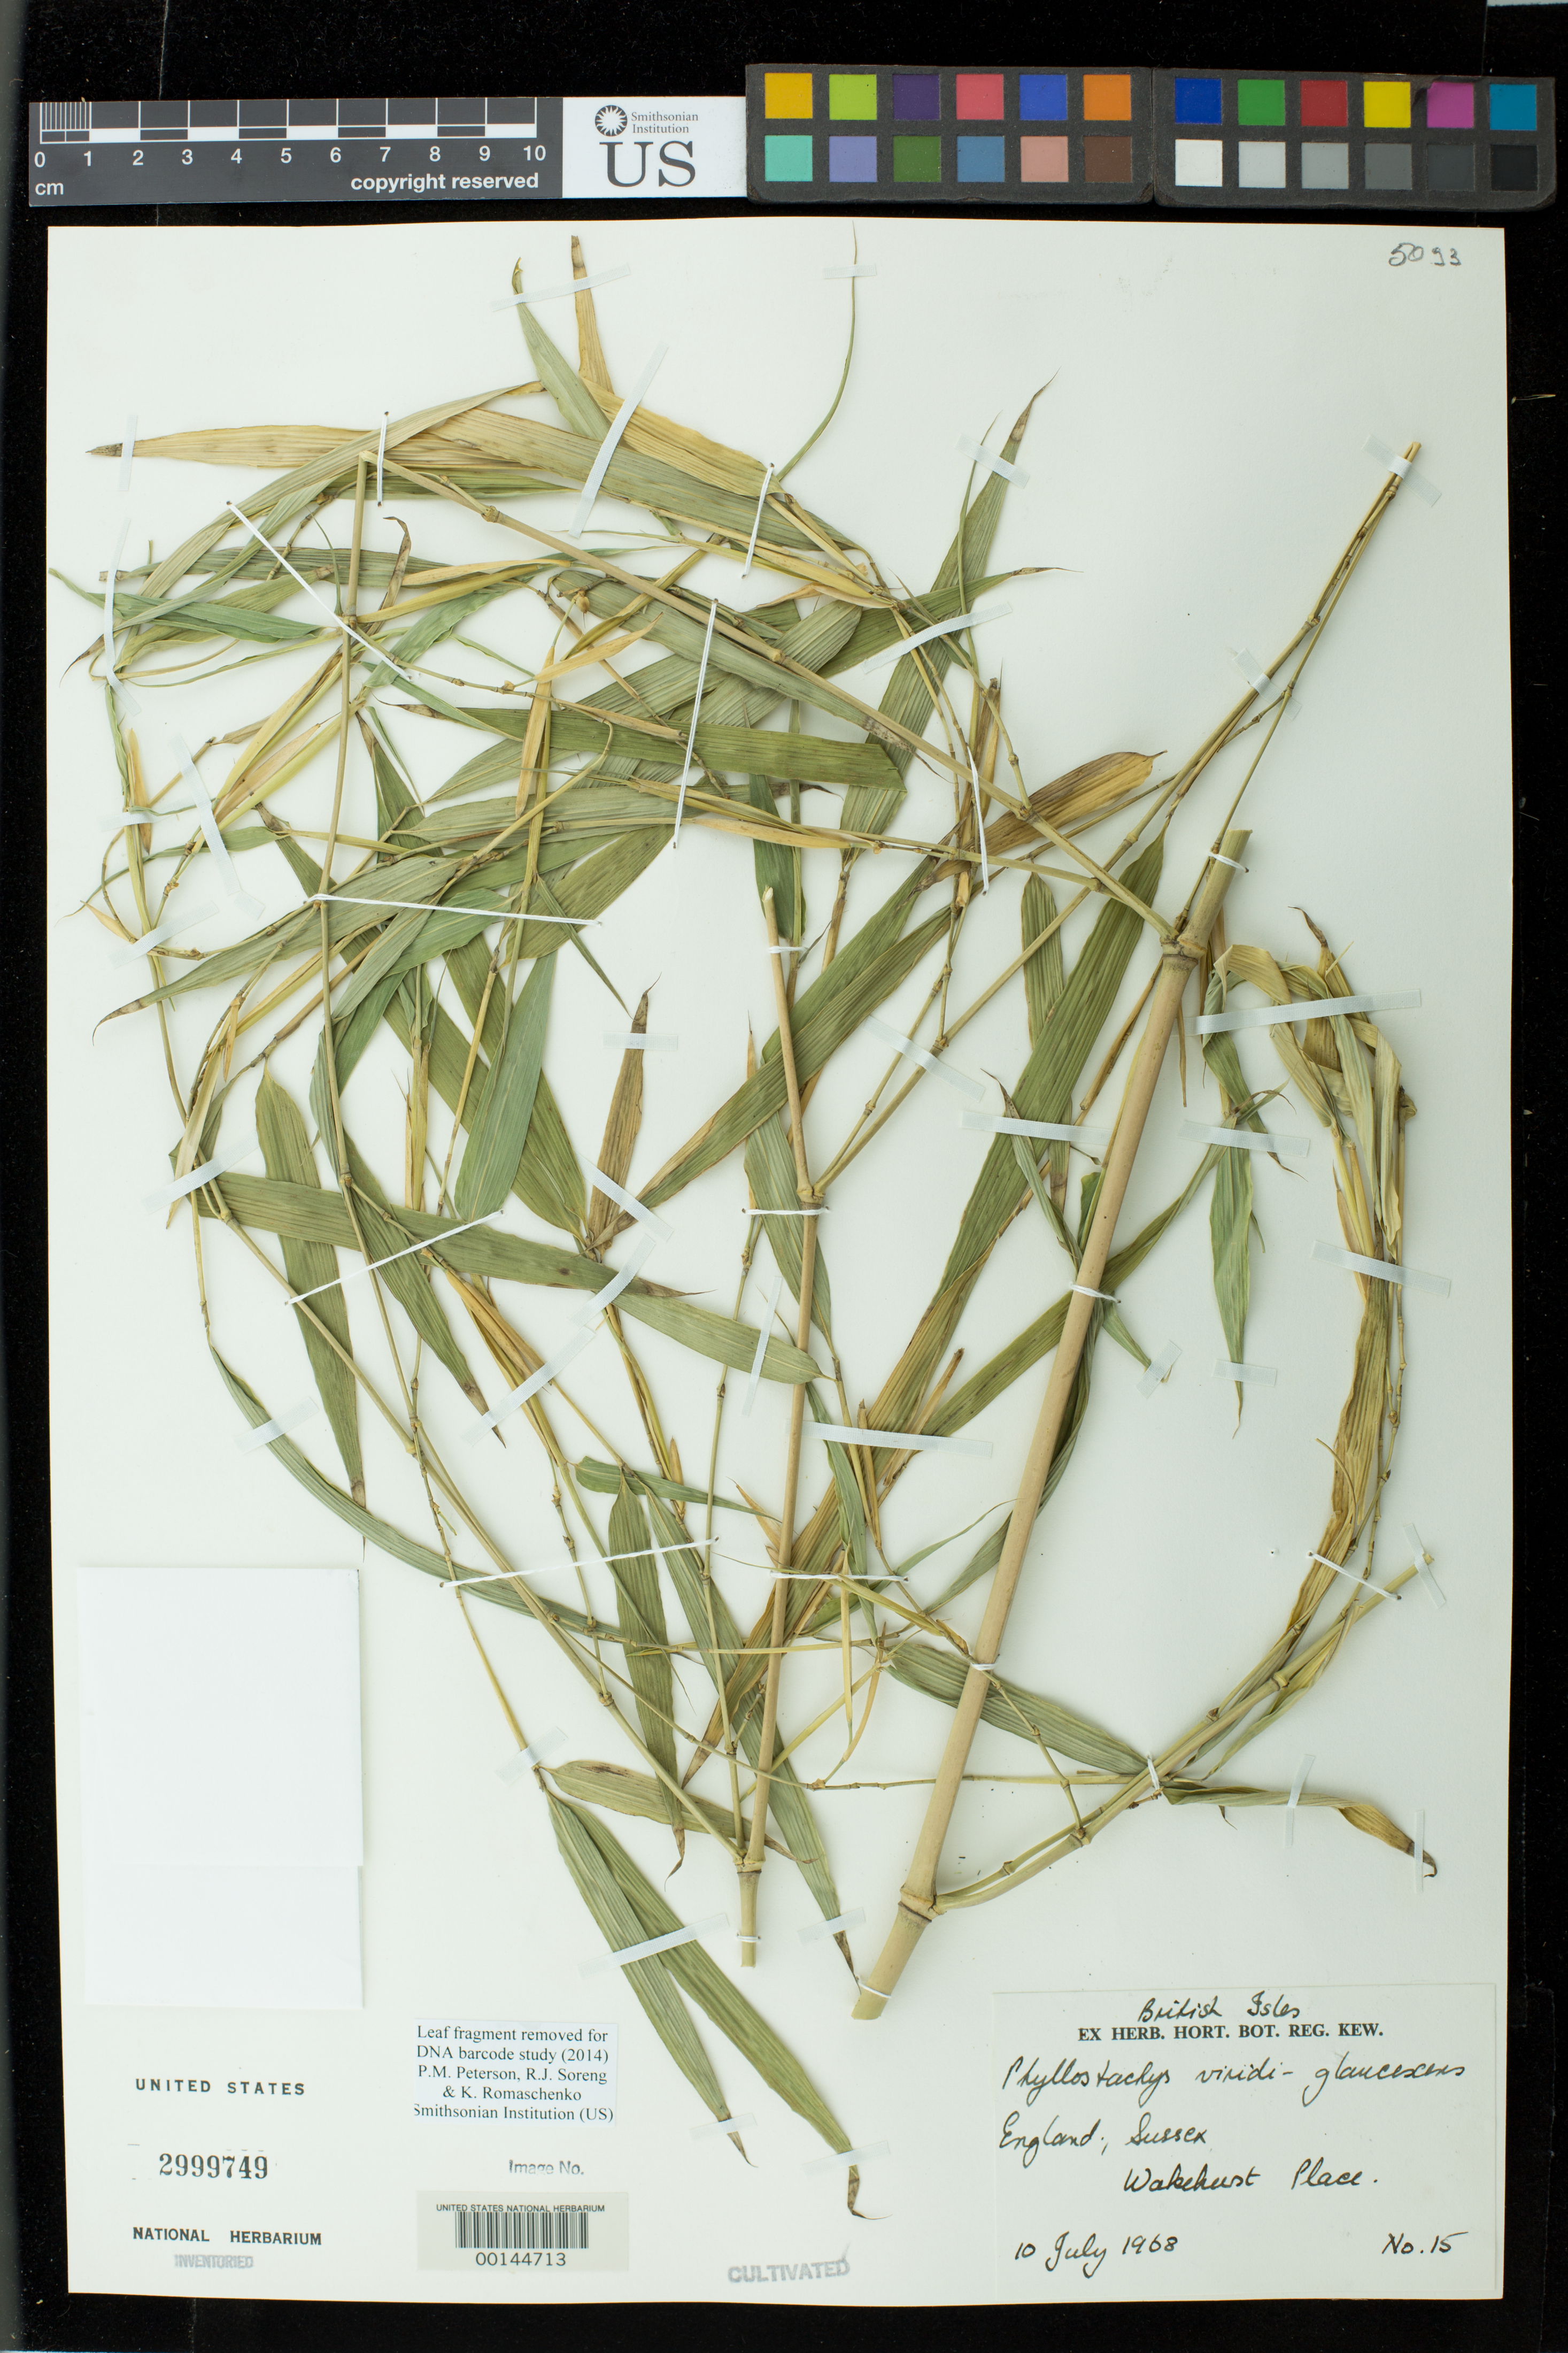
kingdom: Plantae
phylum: Tracheophyta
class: Liliopsida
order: Poales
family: Poaceae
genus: Phyllostachys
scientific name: Phyllostachys viridiglaucescens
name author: Rivière & C. Rivière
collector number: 15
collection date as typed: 10 Jul 1968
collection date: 1968-07-10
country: United Kingdom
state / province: England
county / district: East Sussex / West Sussex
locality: Wakehurst place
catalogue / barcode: US 2999749